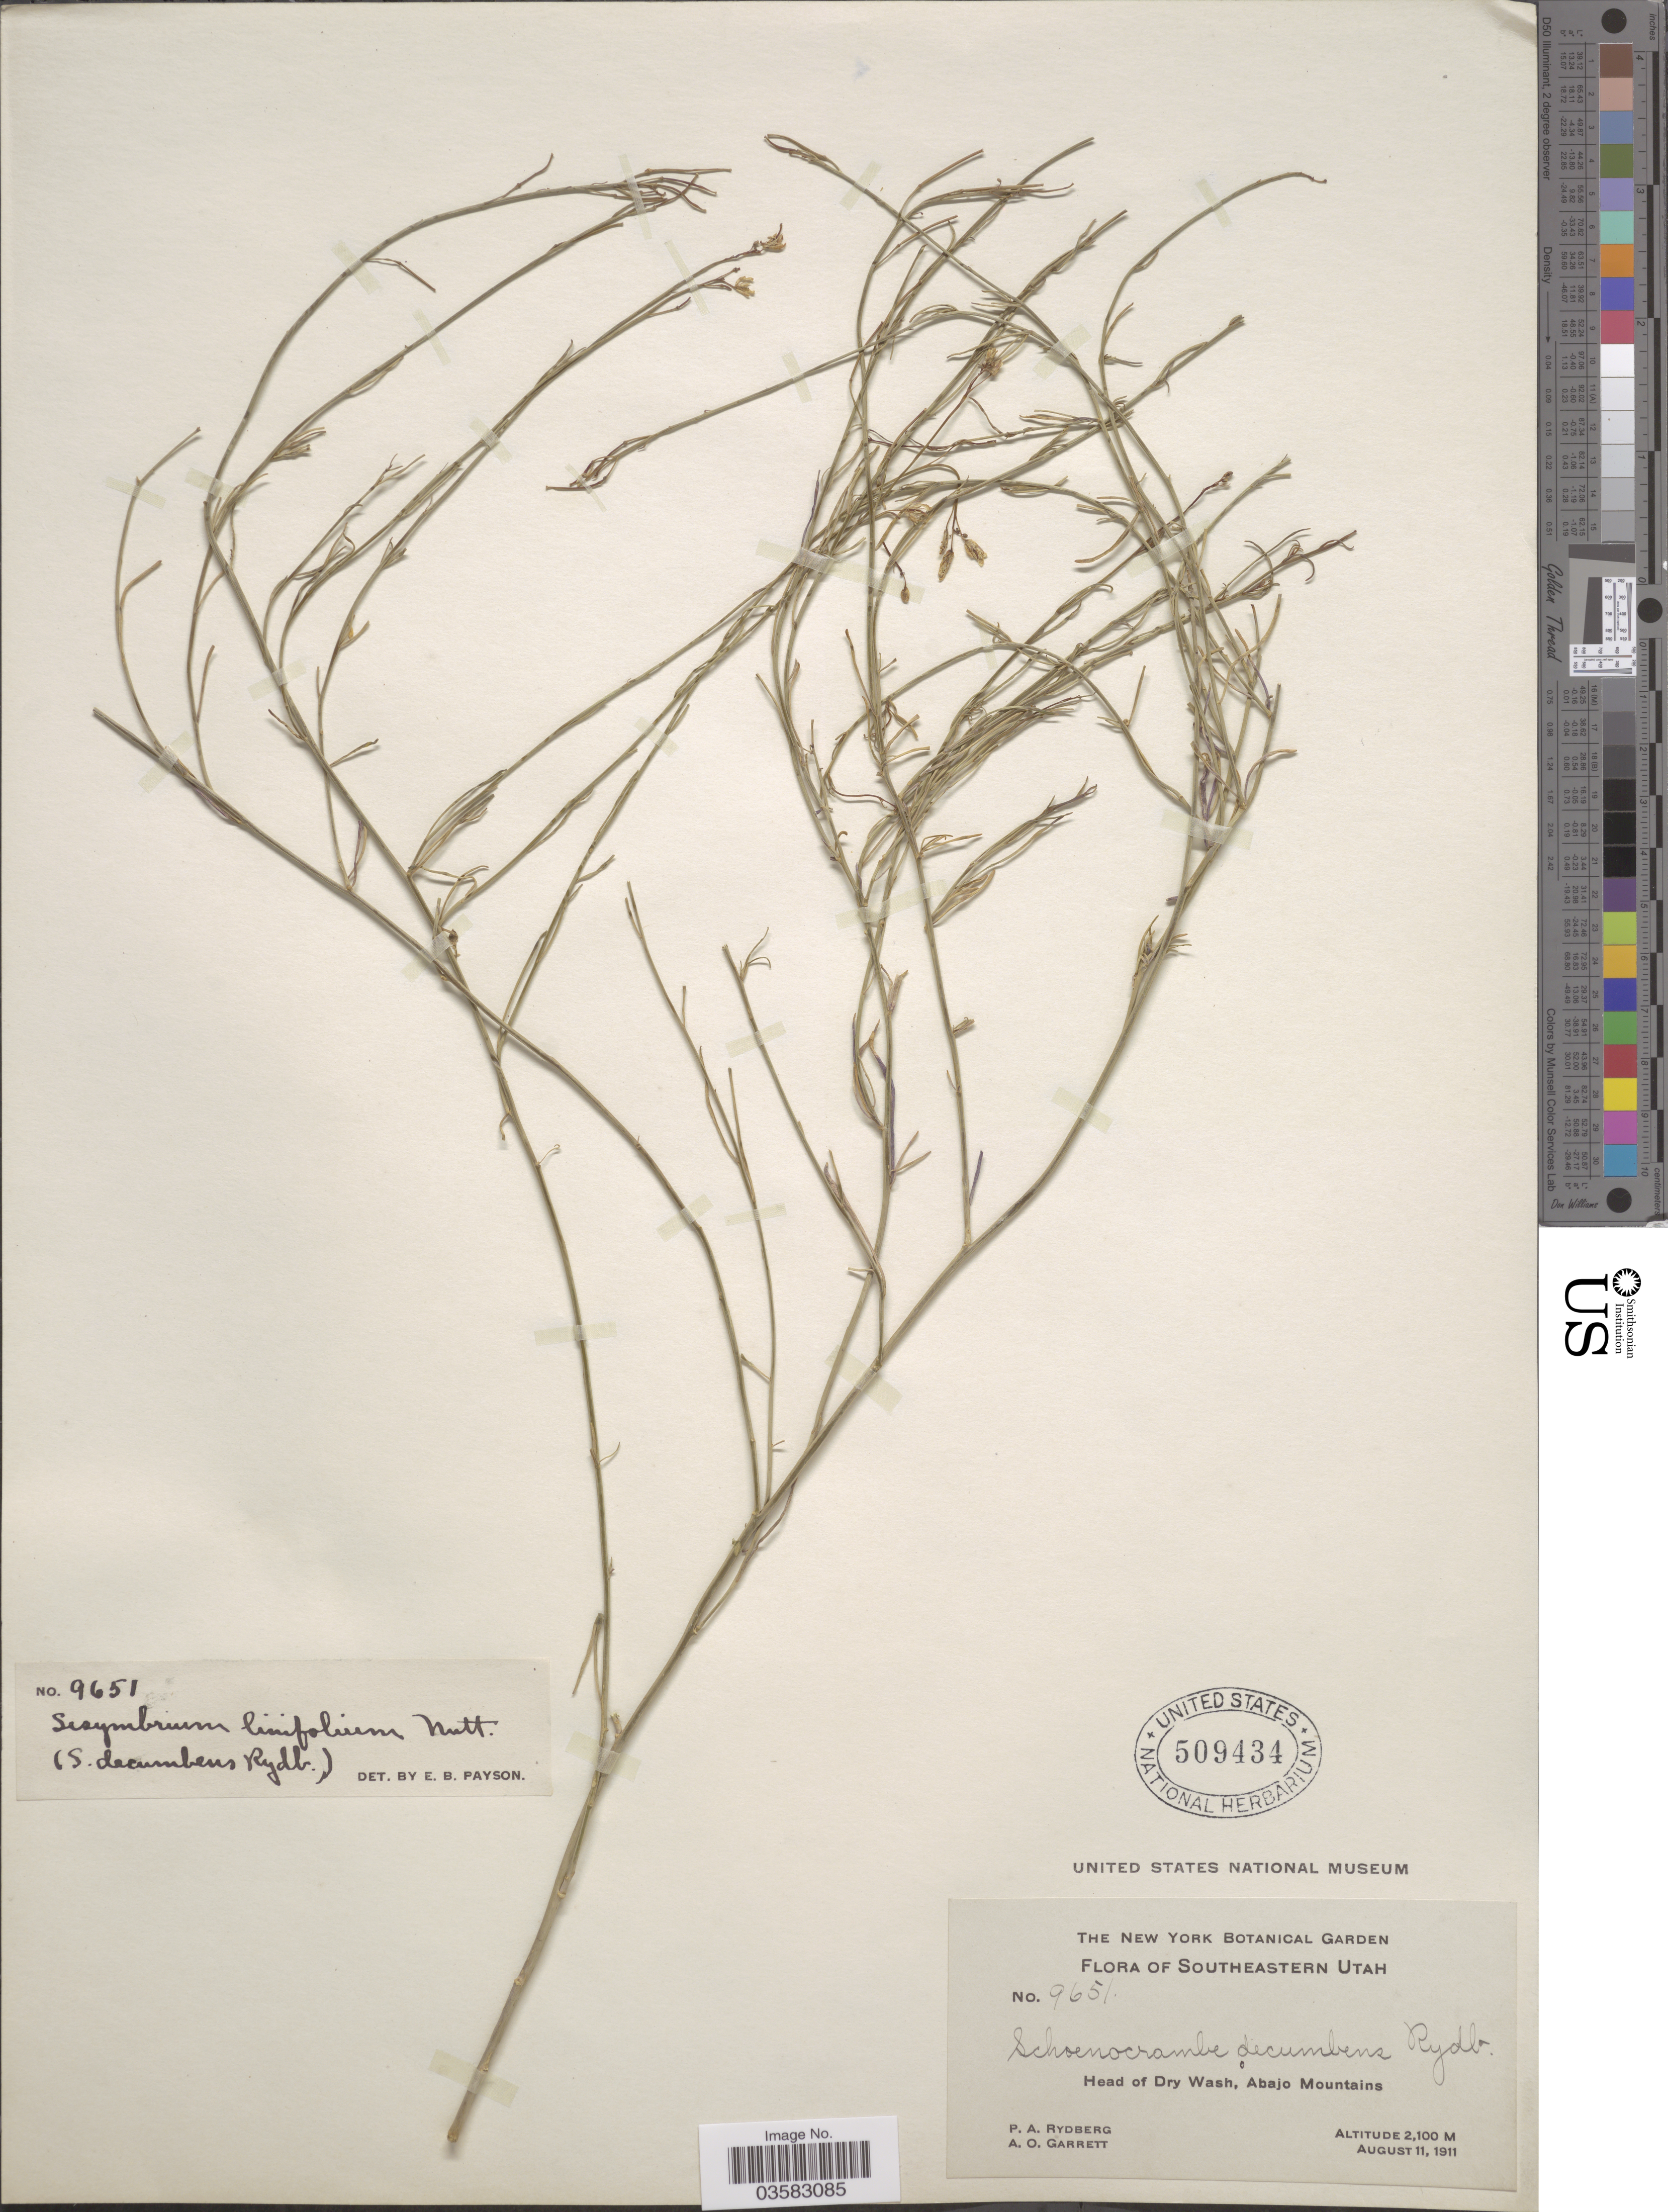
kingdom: Plantae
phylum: Tracheophyta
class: Magnoliopsida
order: Brassicales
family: Brassicaceae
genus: Sisymbrium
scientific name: Sisymbrium linifolium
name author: (Nutt.) Nutt. ex Torr. & A. Gray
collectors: P. A. Rydberg & A. O. Garrett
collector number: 9651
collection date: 1911-08-11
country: United States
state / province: Utah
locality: Southeastern Utah. Head of Dry Wash, Abajo Mountains.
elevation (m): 2100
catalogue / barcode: US 509434